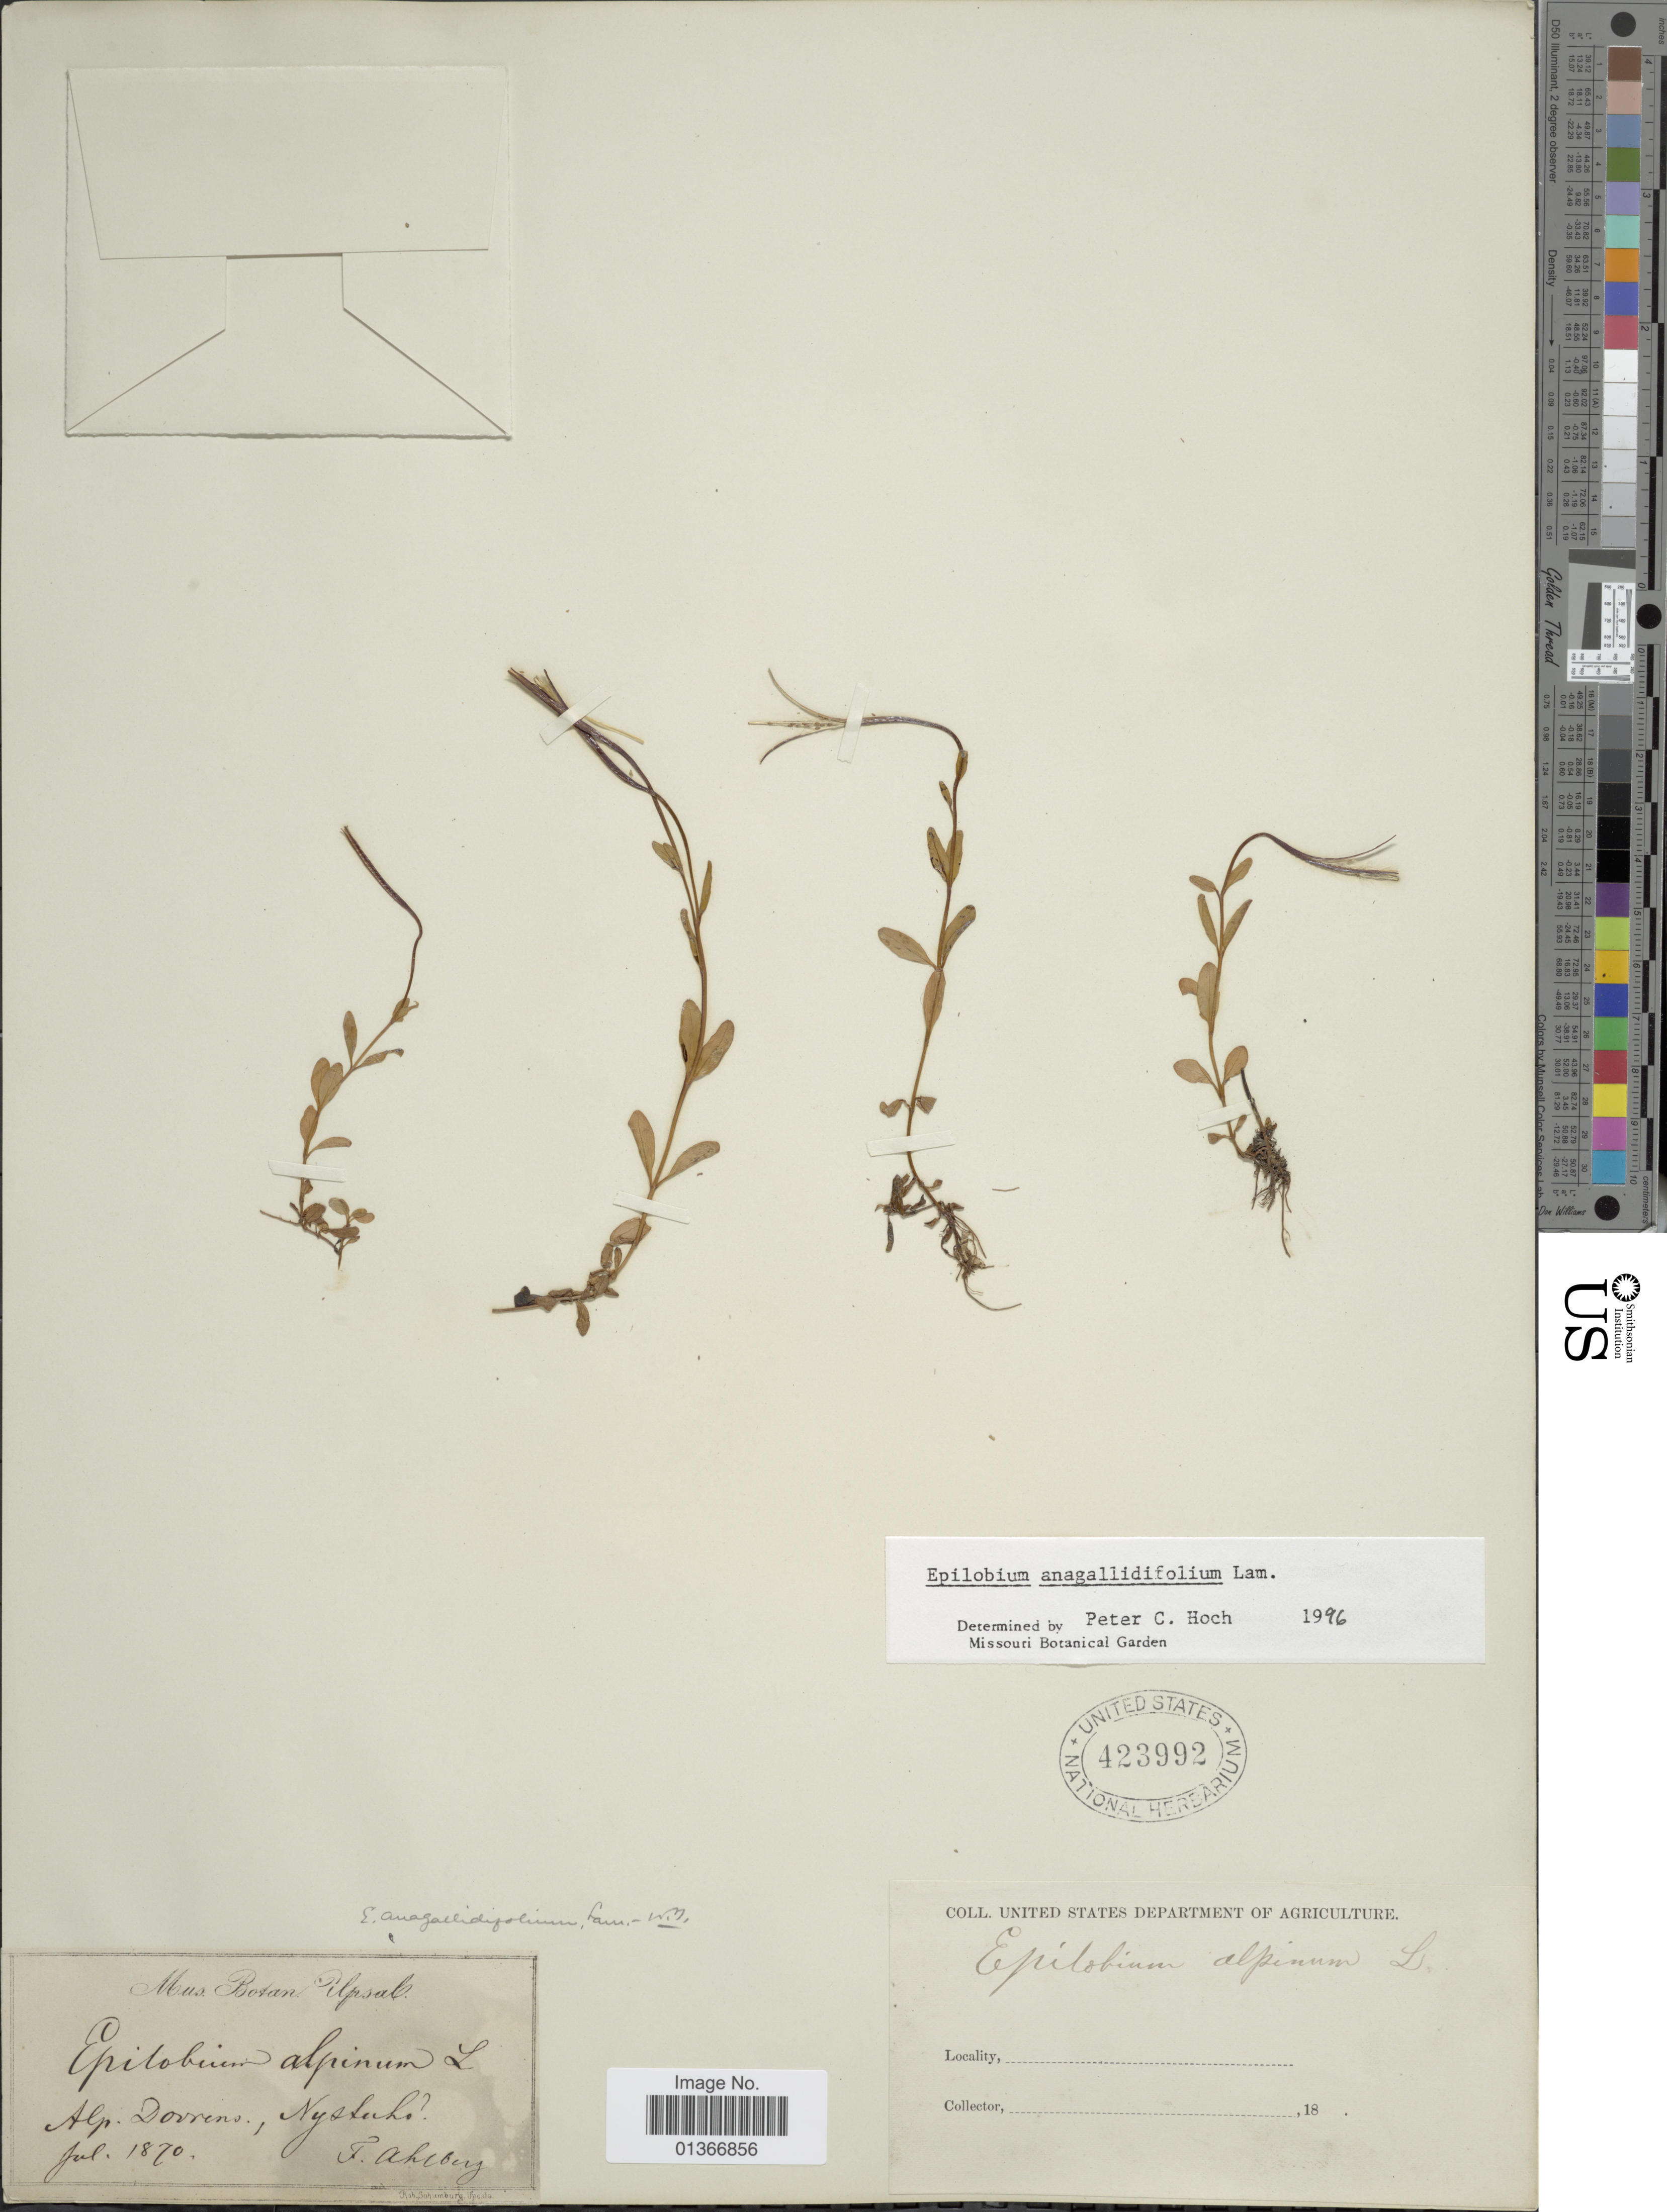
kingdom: Plantae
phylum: Tracheophyta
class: Magnoliopsida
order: Myrtales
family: Onagraceae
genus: Epilobium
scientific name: Epilobium anagallidifolium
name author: Lam.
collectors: F. Ahlberg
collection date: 1870-07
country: Norway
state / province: Trøndelag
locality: Alp. Dovrens, Nystuho.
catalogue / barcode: US 423992